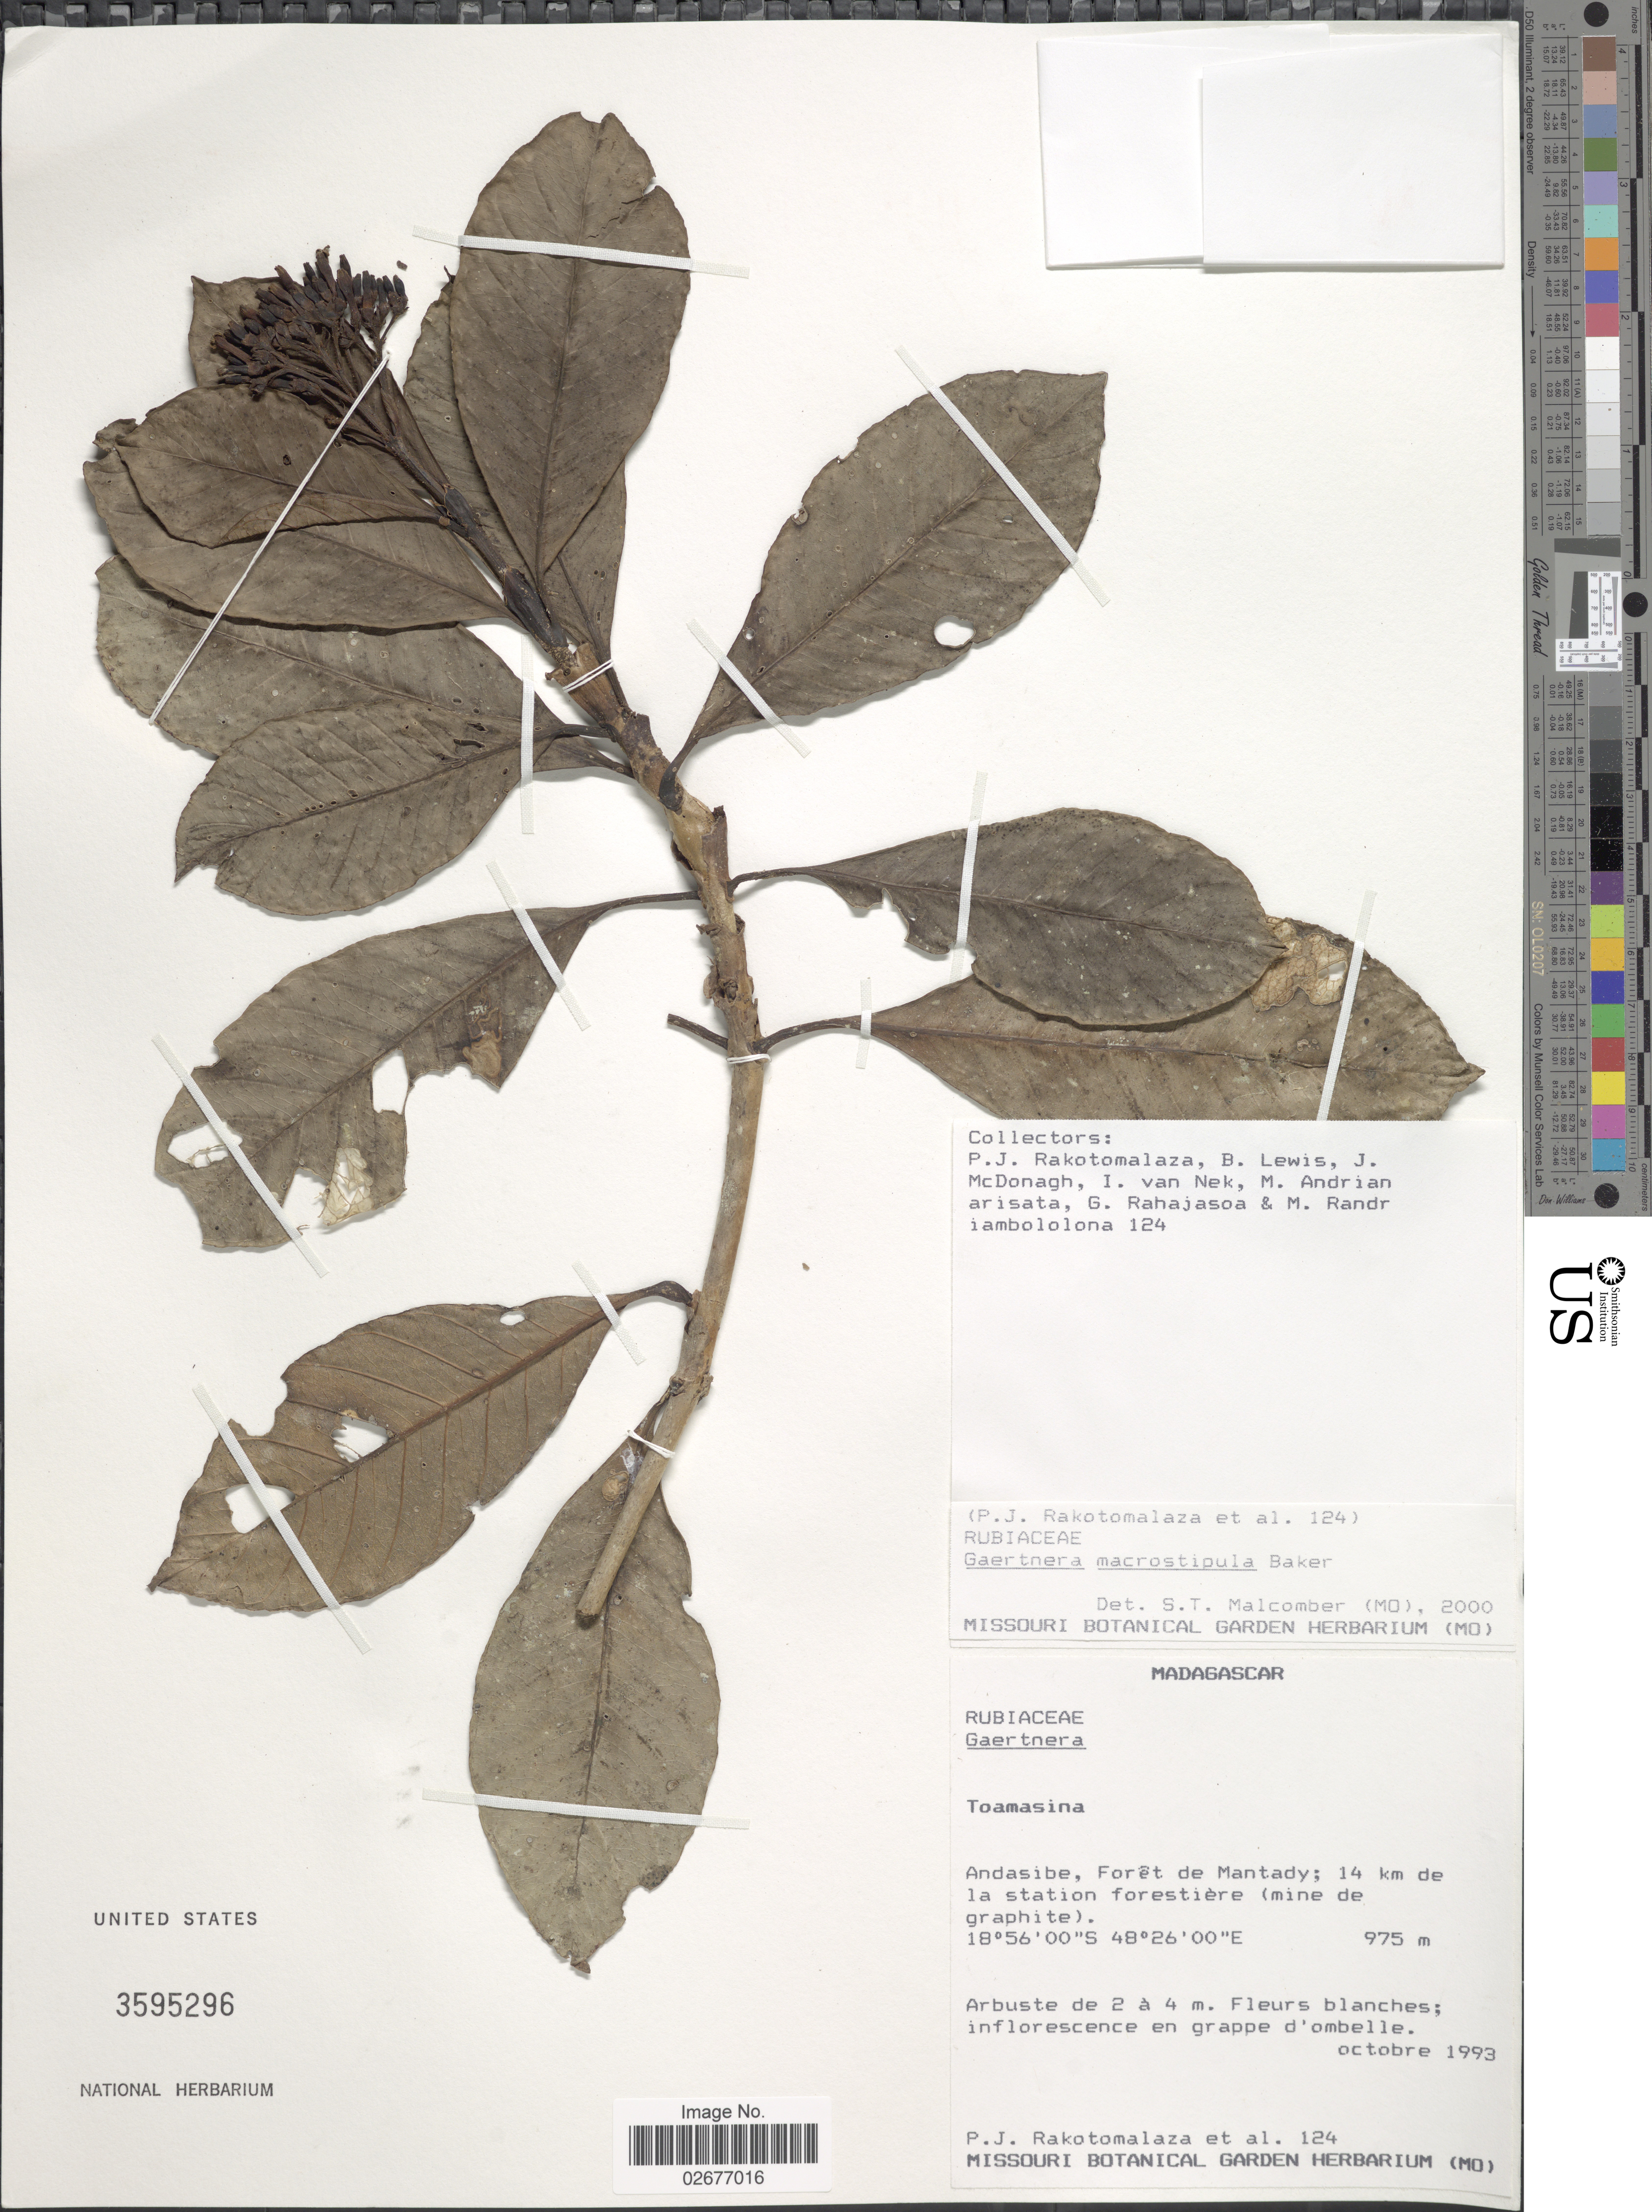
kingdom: Plantae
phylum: Tracheophyta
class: Magnoliopsida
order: Gentianales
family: Rubiaceae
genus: Gaertnera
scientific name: Gaertnera macrostipula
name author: Baker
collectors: P. J. Rakotomalaza & et al.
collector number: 124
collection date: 1993-10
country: Madagascar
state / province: Alaotra Mangoro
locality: Toamasina, Andasibe, Foret de Mantady, 14 km de la station forestiere (mine de graphite)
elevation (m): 975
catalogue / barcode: US 3595296